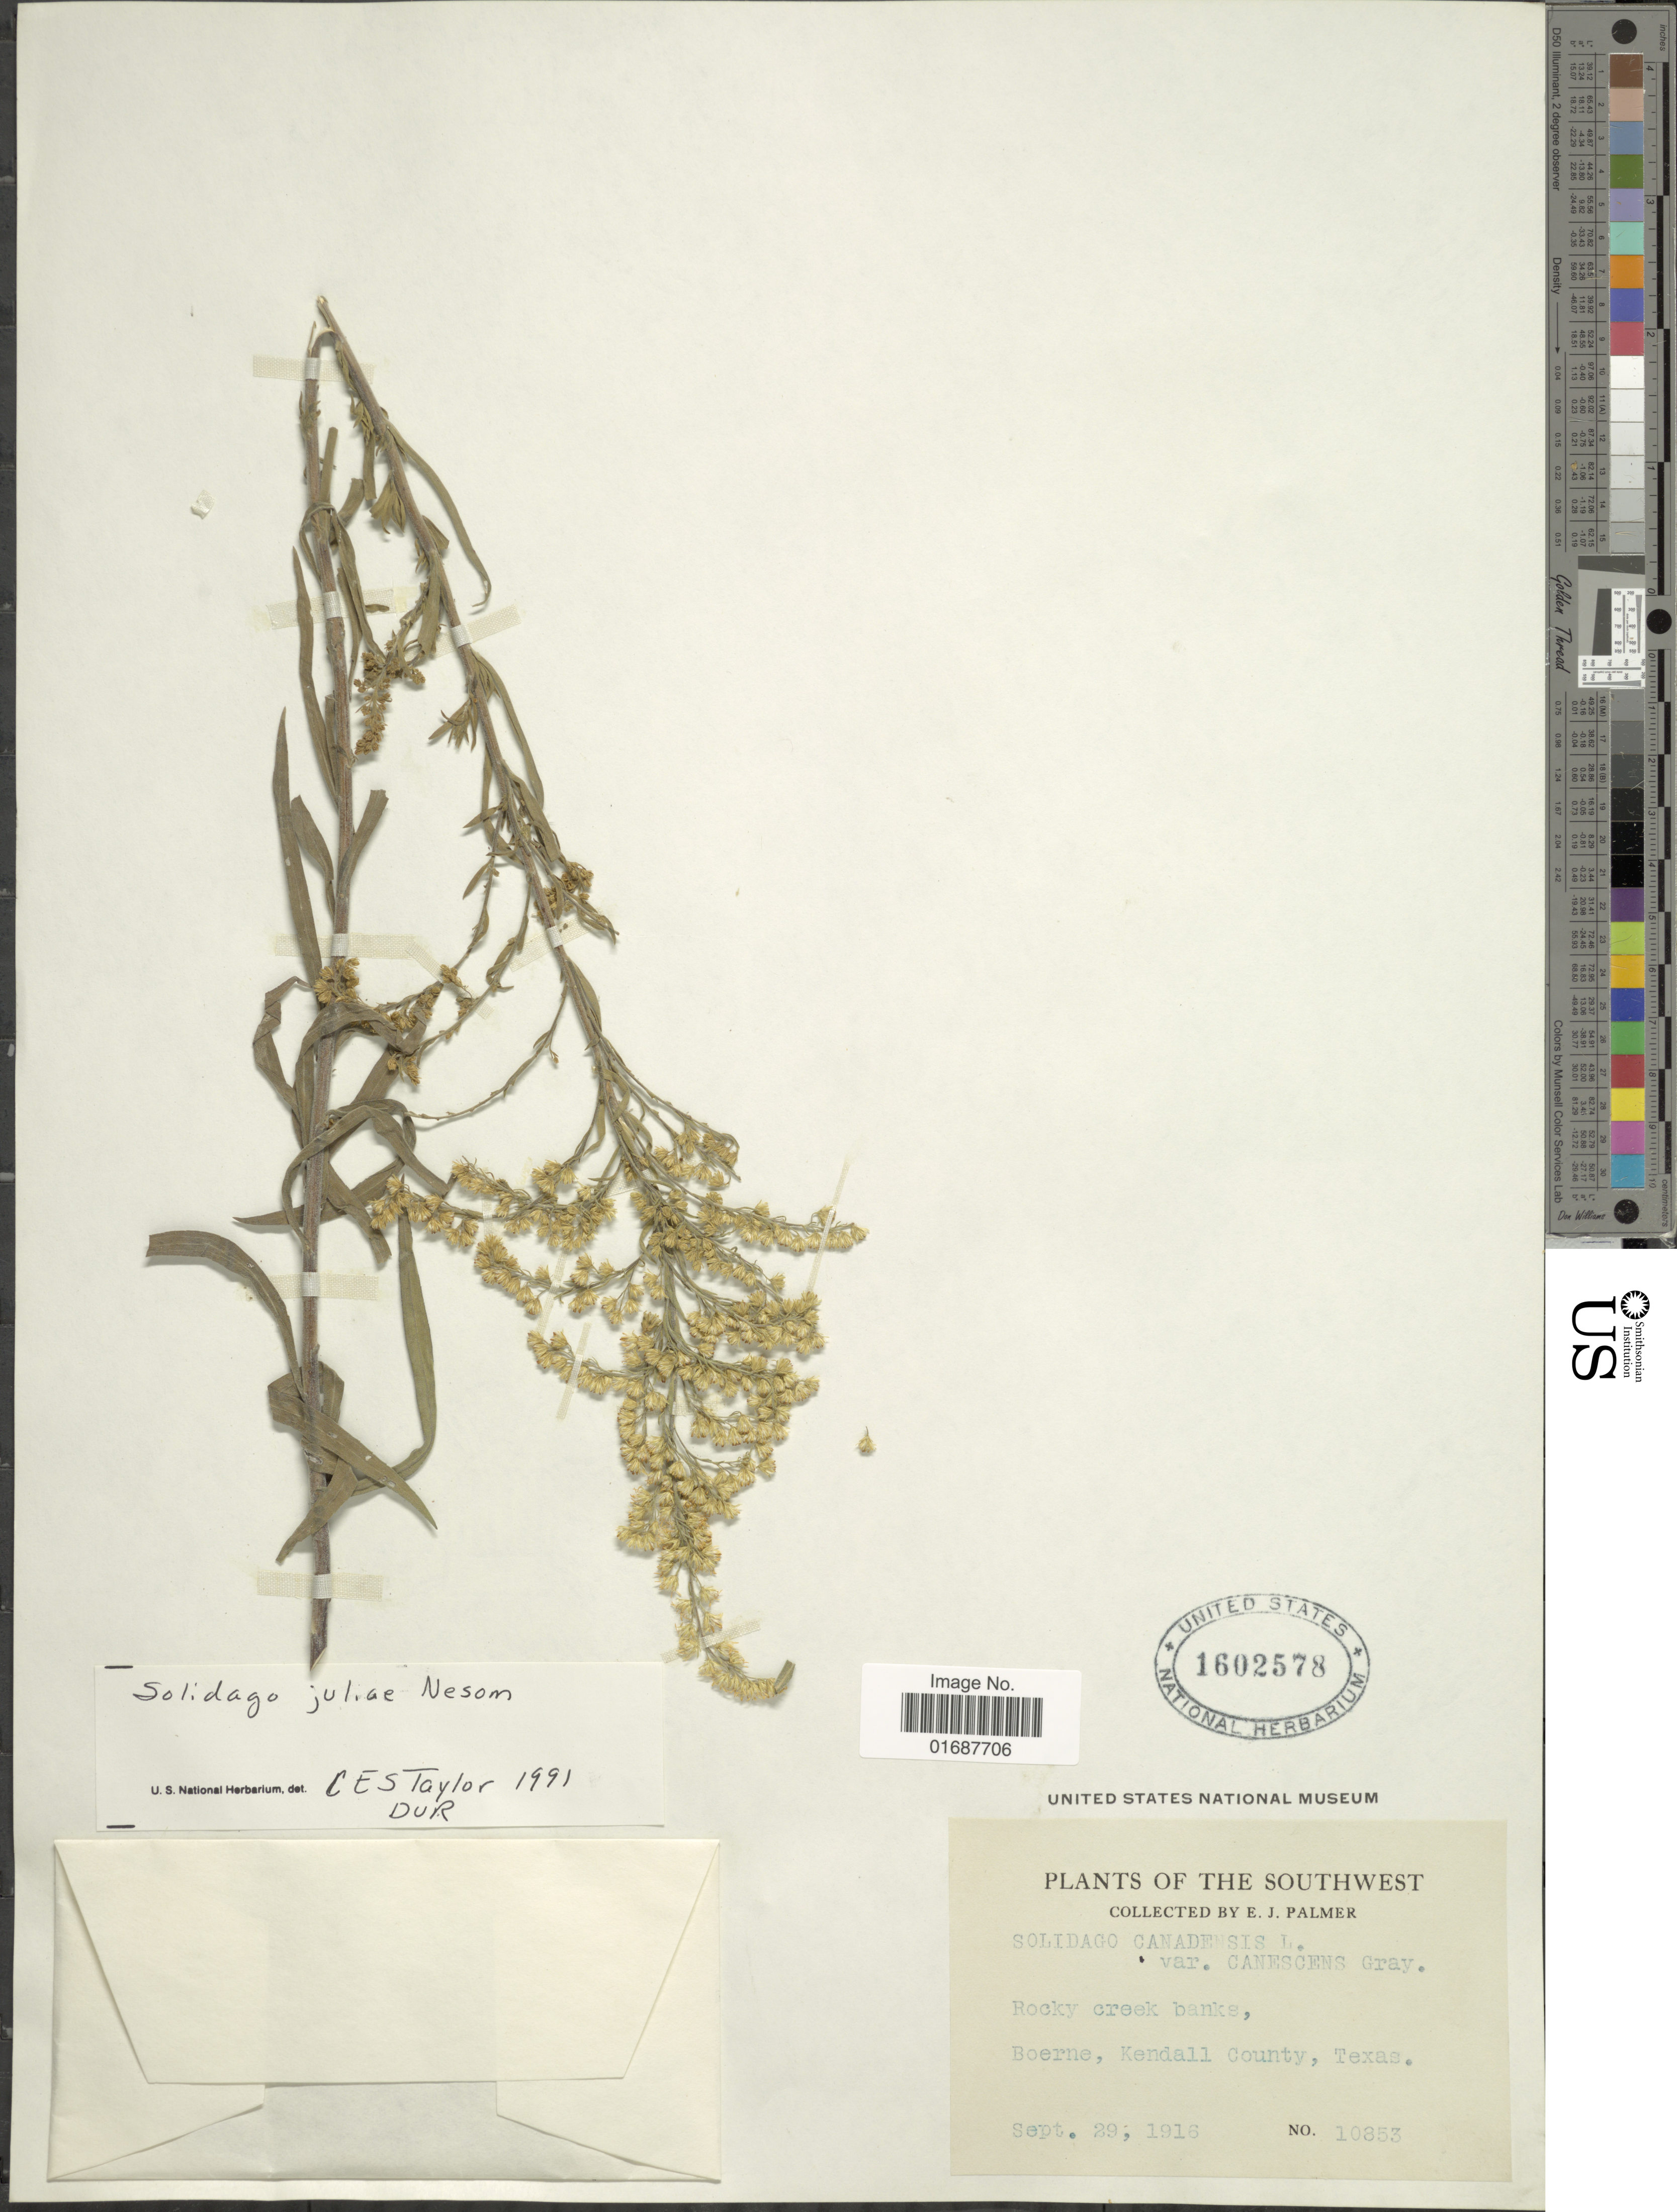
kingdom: Plantae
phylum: Tracheophyta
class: Magnoliopsida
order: Asterales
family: Asteraceae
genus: Solidago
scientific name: Solidago juliae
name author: G.L. Nesom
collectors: E. J. Palmer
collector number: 10853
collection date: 1916-09-29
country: United States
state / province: Texas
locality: Southwest. Boerne, Kendall County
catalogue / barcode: US 1602578